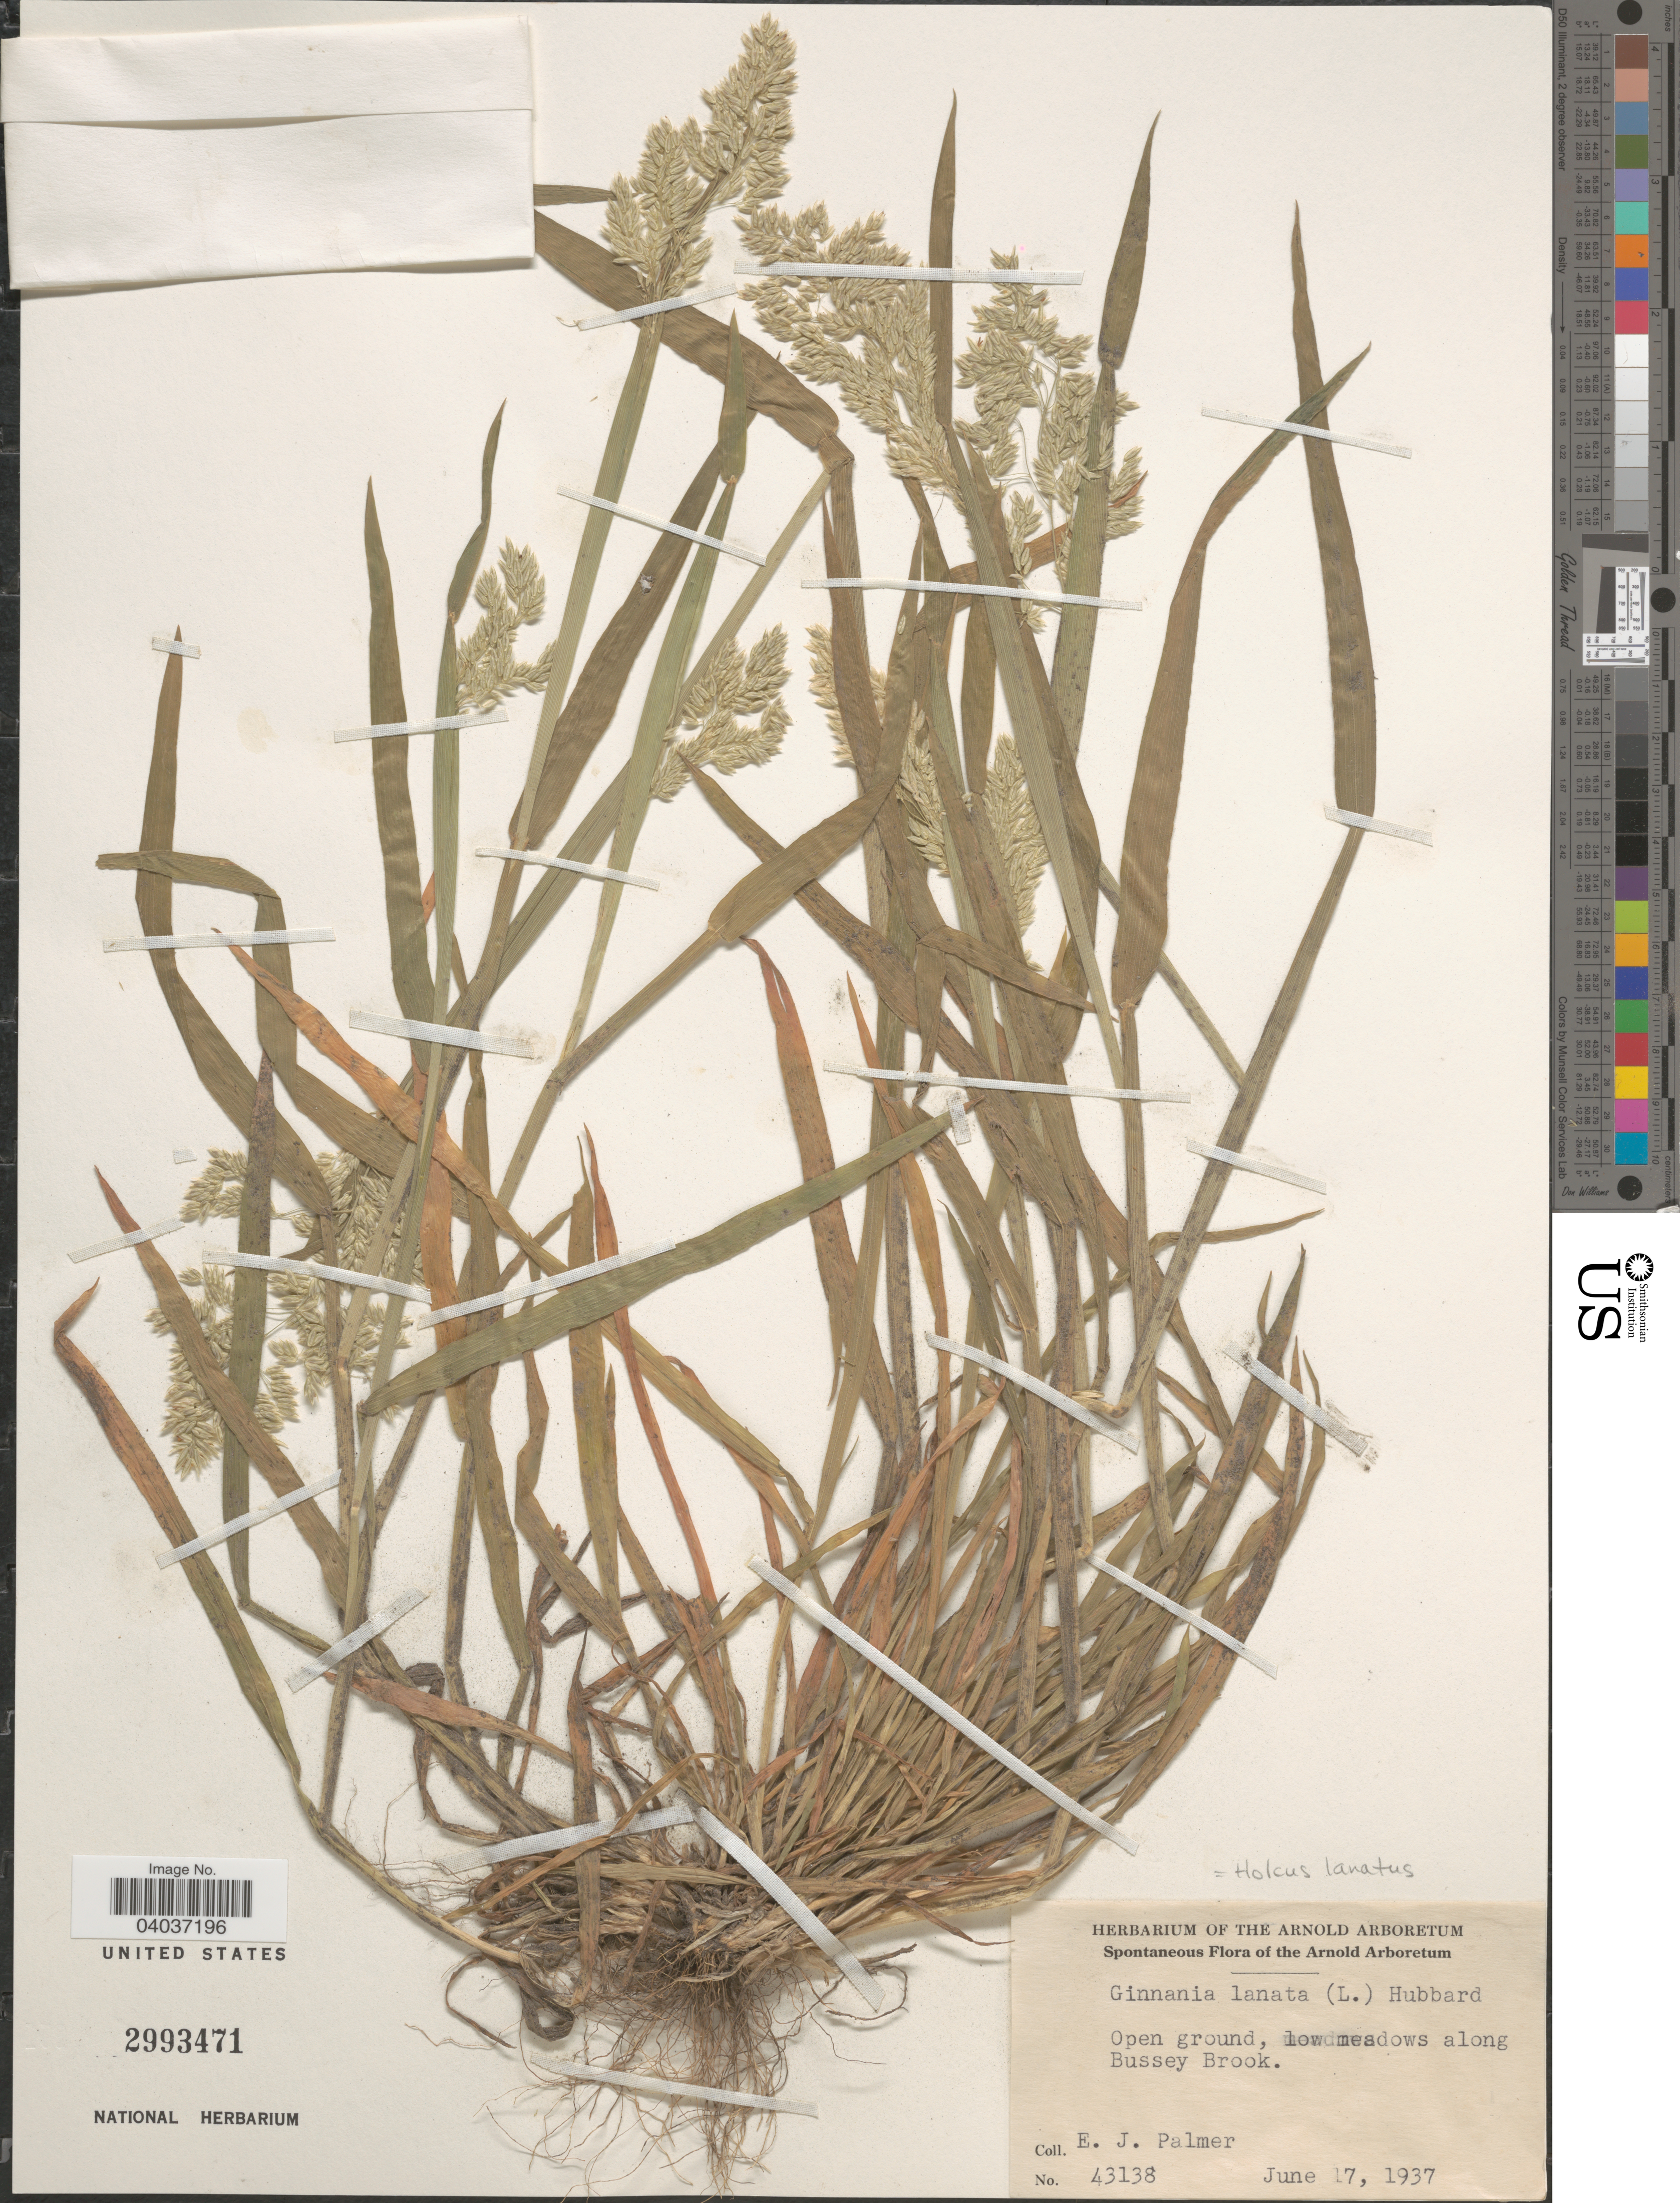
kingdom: Plantae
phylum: Tracheophyta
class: Liliopsida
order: Poales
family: Poaceae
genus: Holcus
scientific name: Holcus lanatus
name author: L.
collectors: E. J. Palmer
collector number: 43138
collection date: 1937-06-17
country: United States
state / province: Massachusetts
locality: The Arnold Arboretum. Along Bussey Brook.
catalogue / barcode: US 2993471